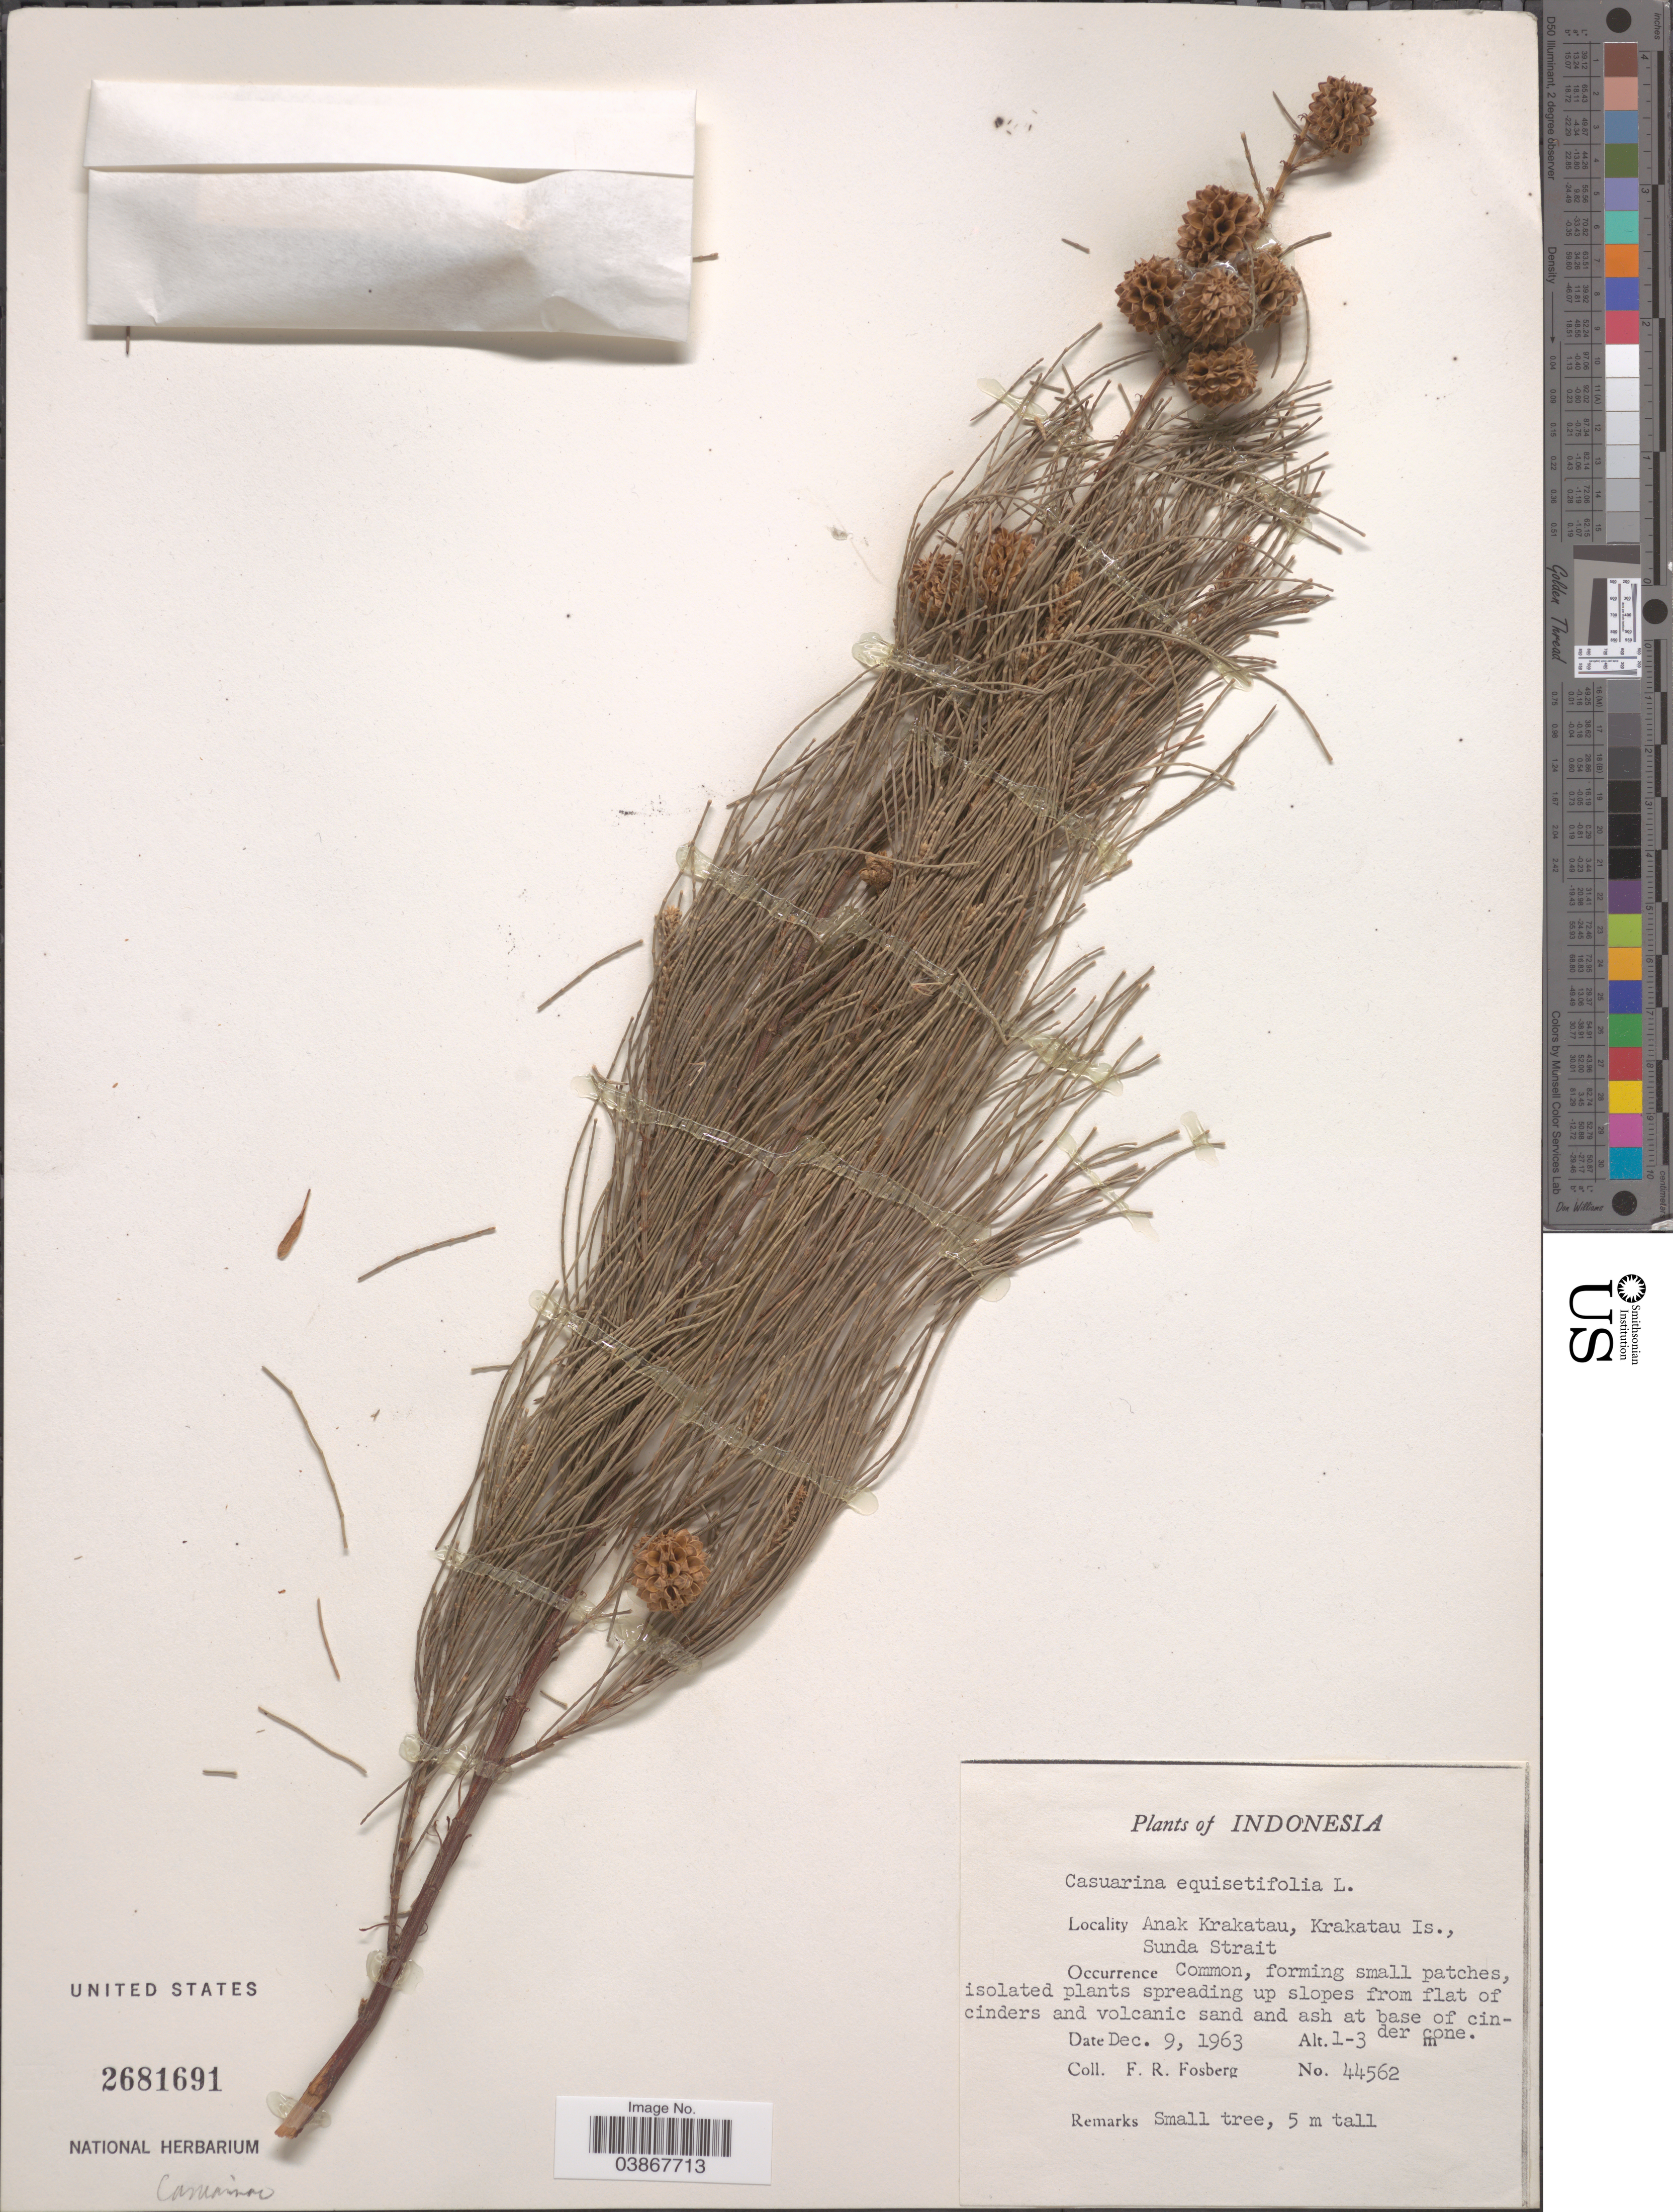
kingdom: Plantae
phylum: Tracheophyta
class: Magnoliopsida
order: Fagales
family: Casuarinaceae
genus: Casuarina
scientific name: Casuarina equisetifolia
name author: L.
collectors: F. R. Fosberg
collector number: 44562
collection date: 1963-12-09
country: Indonesia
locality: Anak Krakatau, Krakatau Is., Sunda Strait.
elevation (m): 1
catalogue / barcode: US 2681691